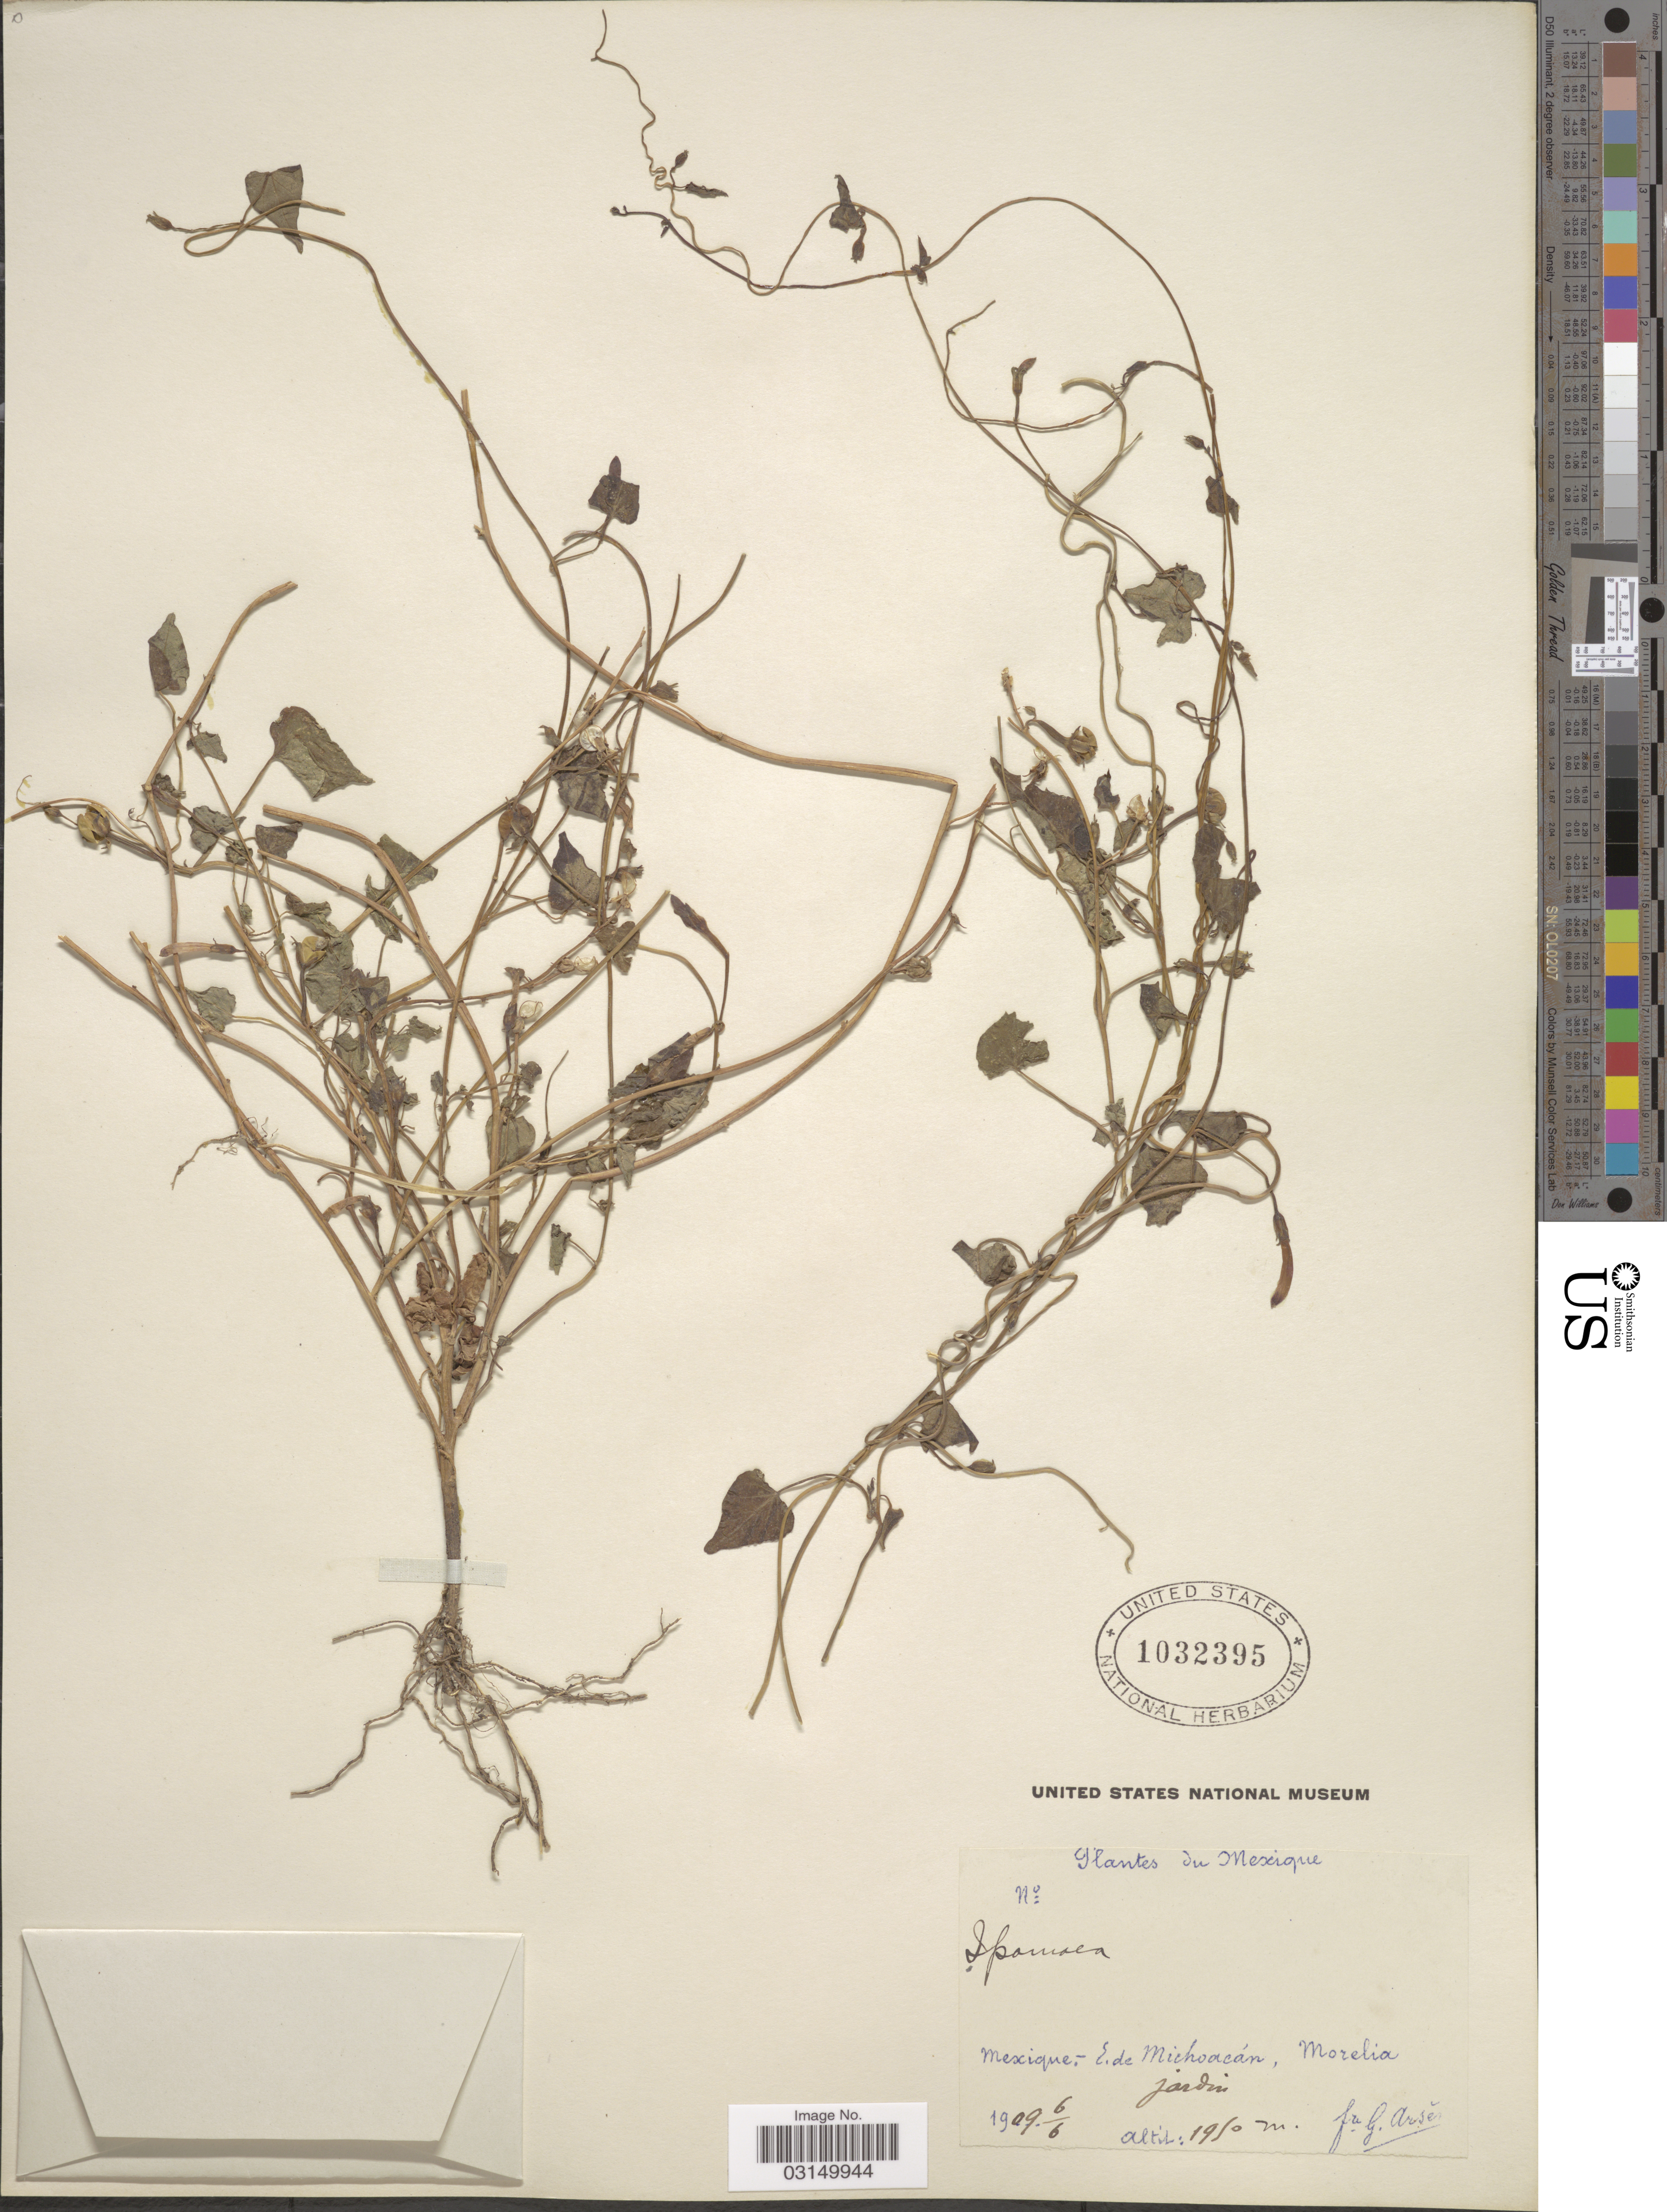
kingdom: Plantae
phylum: Tracheophyta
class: Magnoliopsida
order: Solanales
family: Convolvulaceae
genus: Ipomoea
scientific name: Ipomoea cristulata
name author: Hallier f.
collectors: Bro. G. Arsène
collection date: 1909-06-06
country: Mexico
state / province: Michoacán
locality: E. de Michoacán, Morelia. Jardin.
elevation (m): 1950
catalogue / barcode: US 1032395